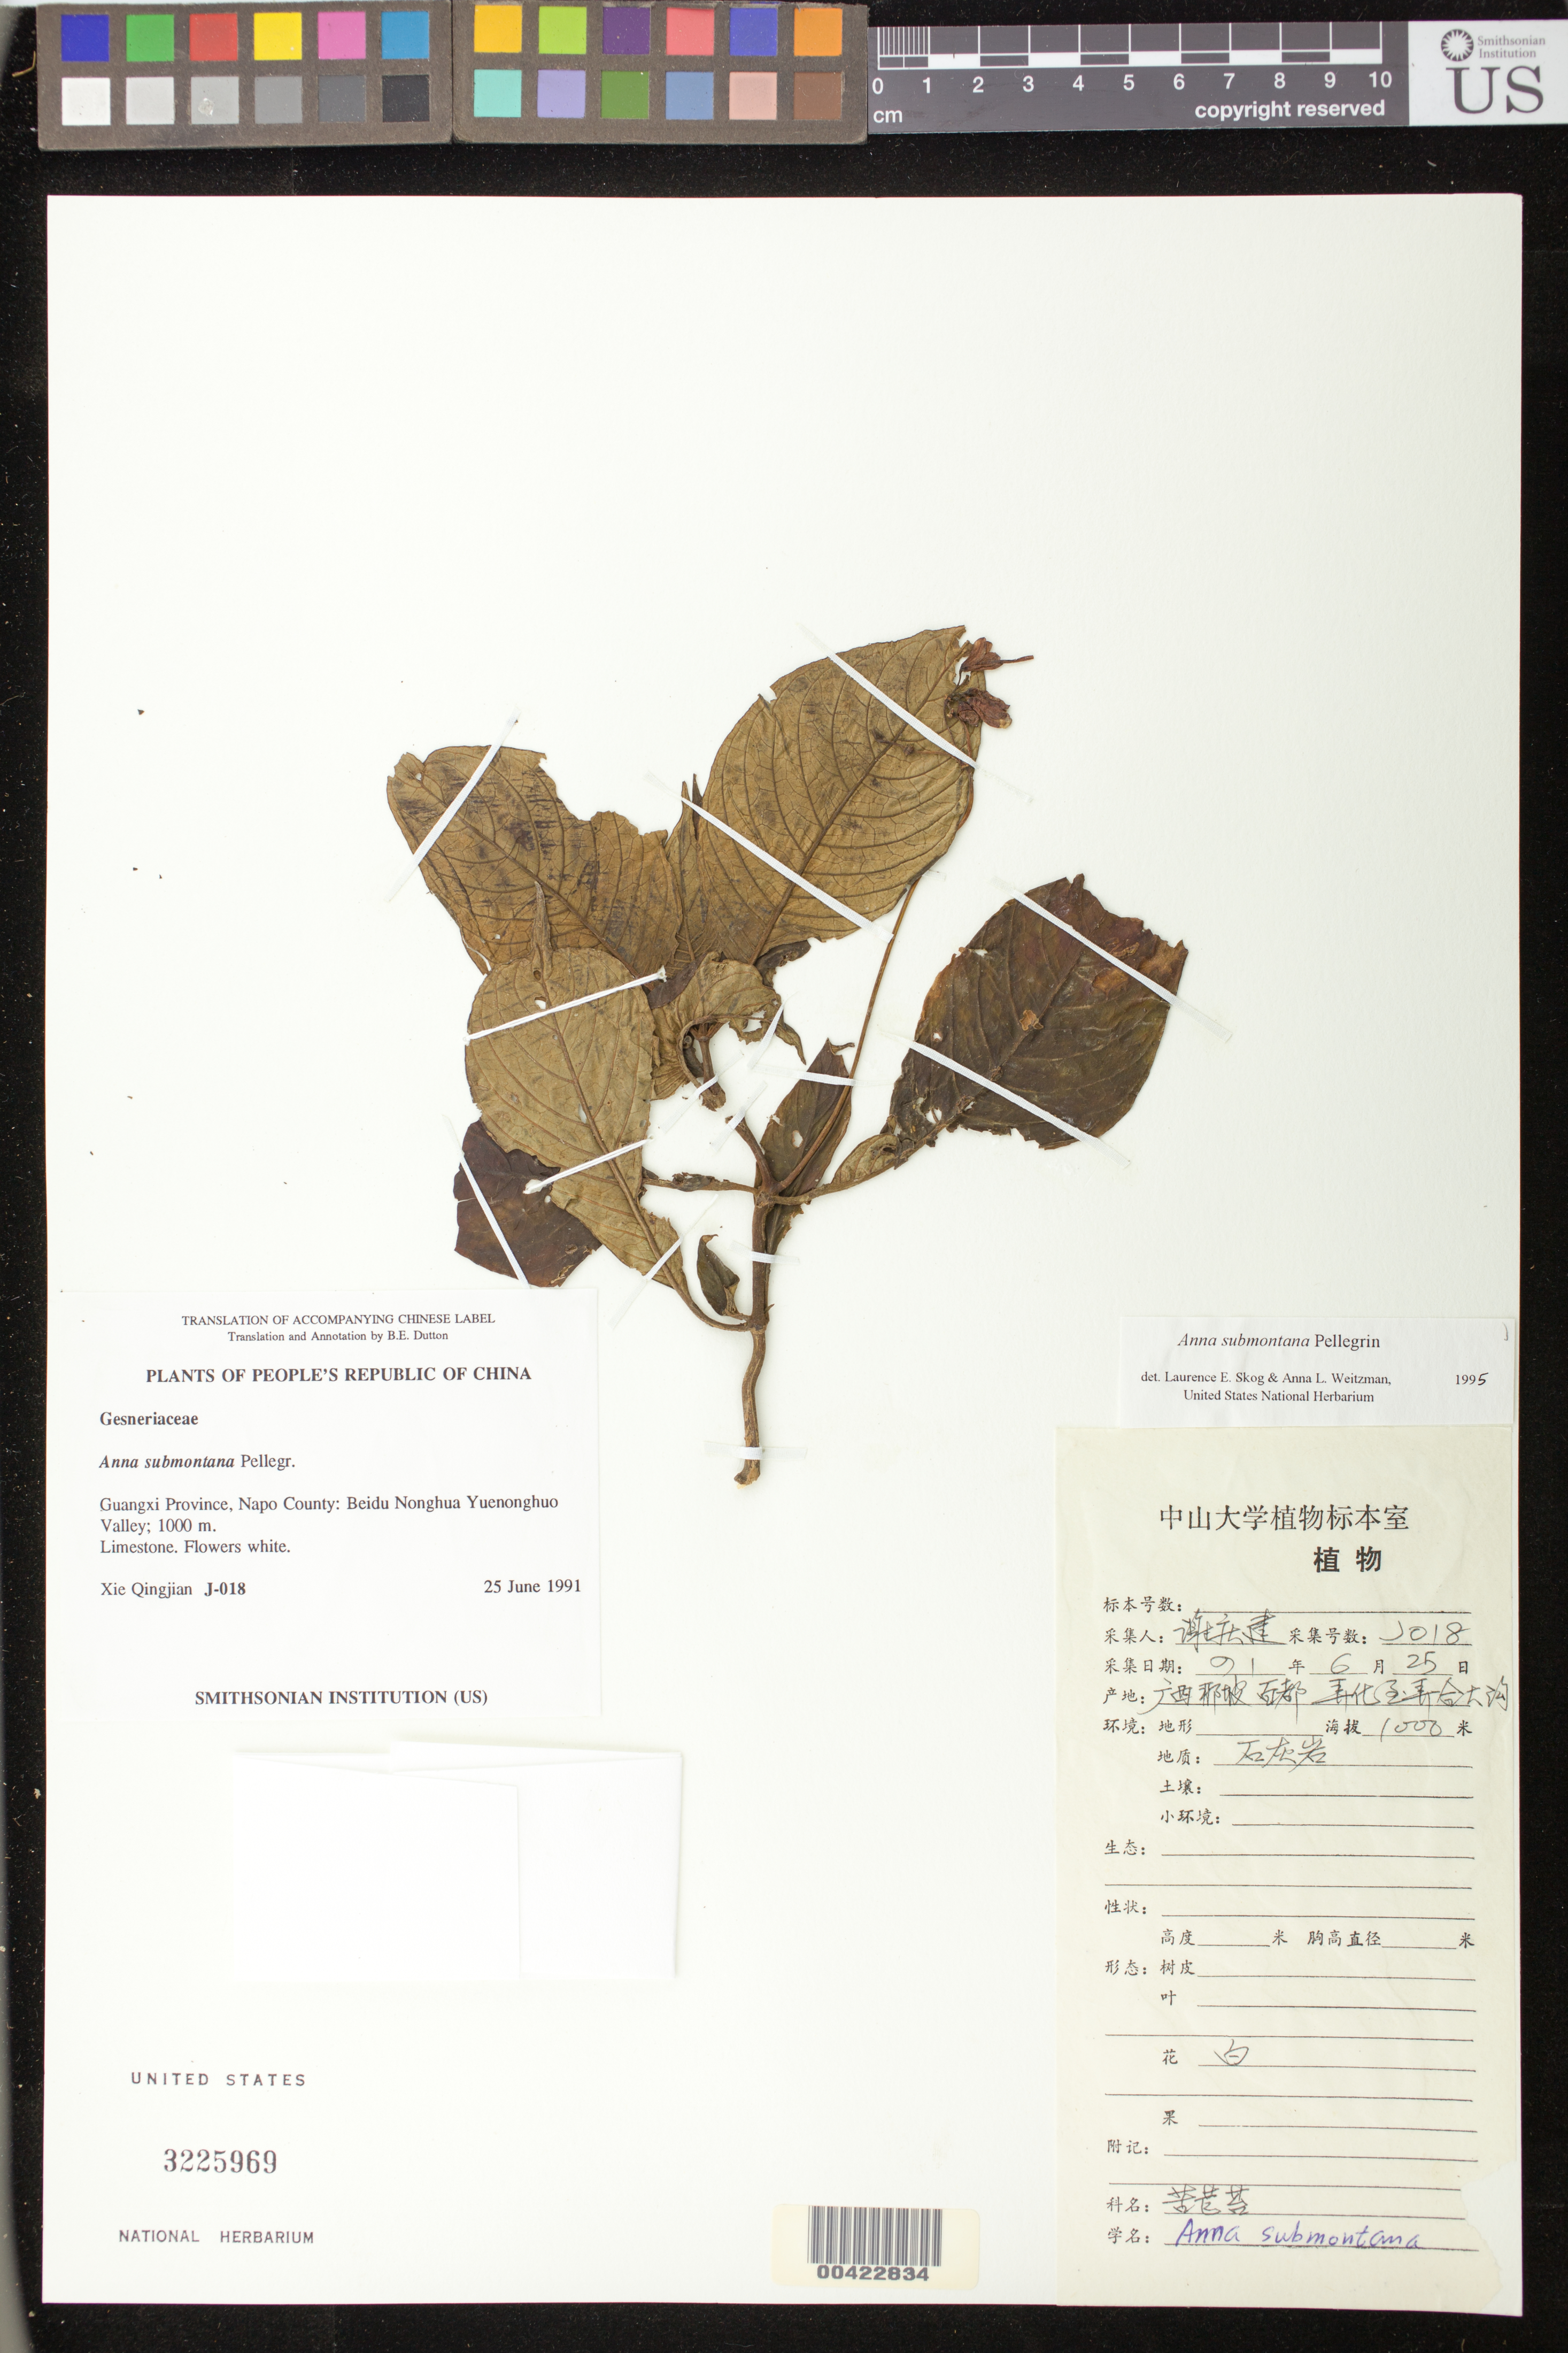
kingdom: Plantae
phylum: Tracheophyta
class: Magnoliopsida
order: Lamiales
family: Gesneriaceae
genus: Anna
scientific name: Anna submontana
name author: Pellegr.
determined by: Skog, L. E.; Weitzman, A. L.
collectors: Q. Xie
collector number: J-018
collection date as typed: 25 Jun 1991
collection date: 1991-06-25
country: China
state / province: Guangxi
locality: Guangxi Province, Napo County: Beidu Nonghua Yuenonghuo Valley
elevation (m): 1000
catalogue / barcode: US 3225969